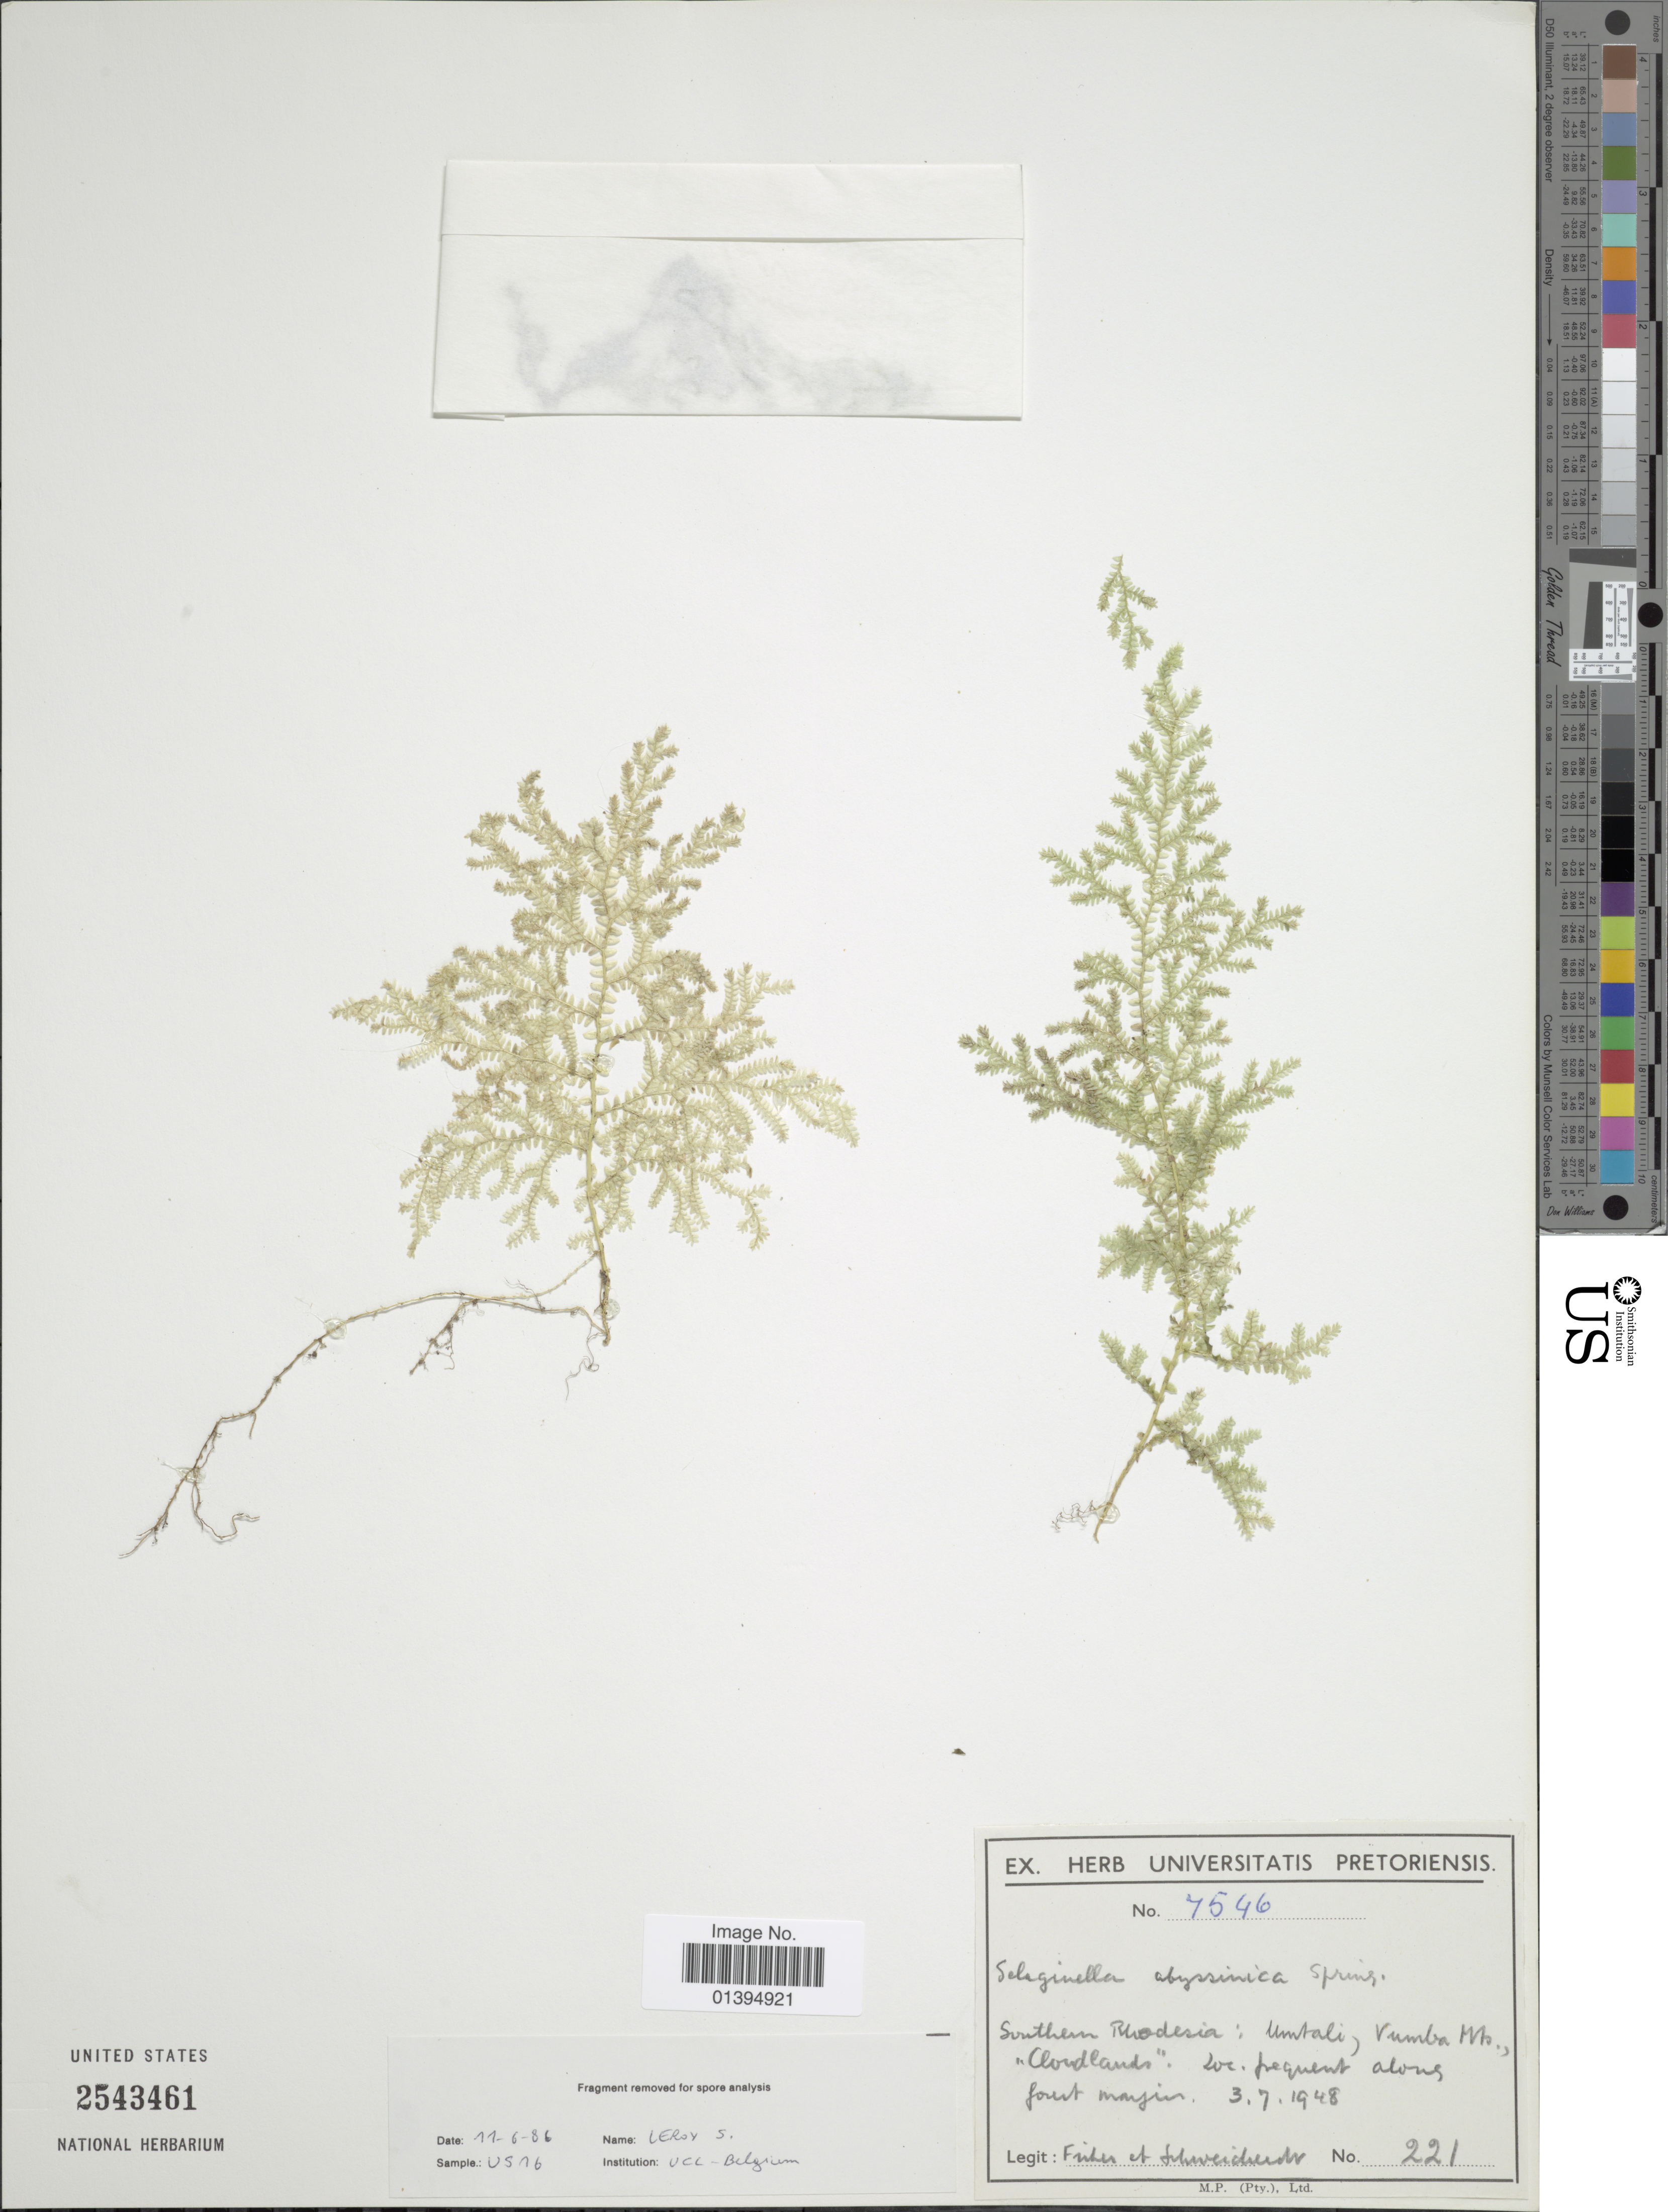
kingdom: Plantae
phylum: Tracheophyta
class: Lycopodiopsida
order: Selaginellales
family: Selaginellaceae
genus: Selaginella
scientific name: Selaginella abyssinica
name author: Spring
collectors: -- Fisher & -. Schweickerdt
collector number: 221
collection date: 1948-07-03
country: Zimbabwe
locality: Umtali, Vumba Mts., "Clordlands".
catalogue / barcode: US 2543461